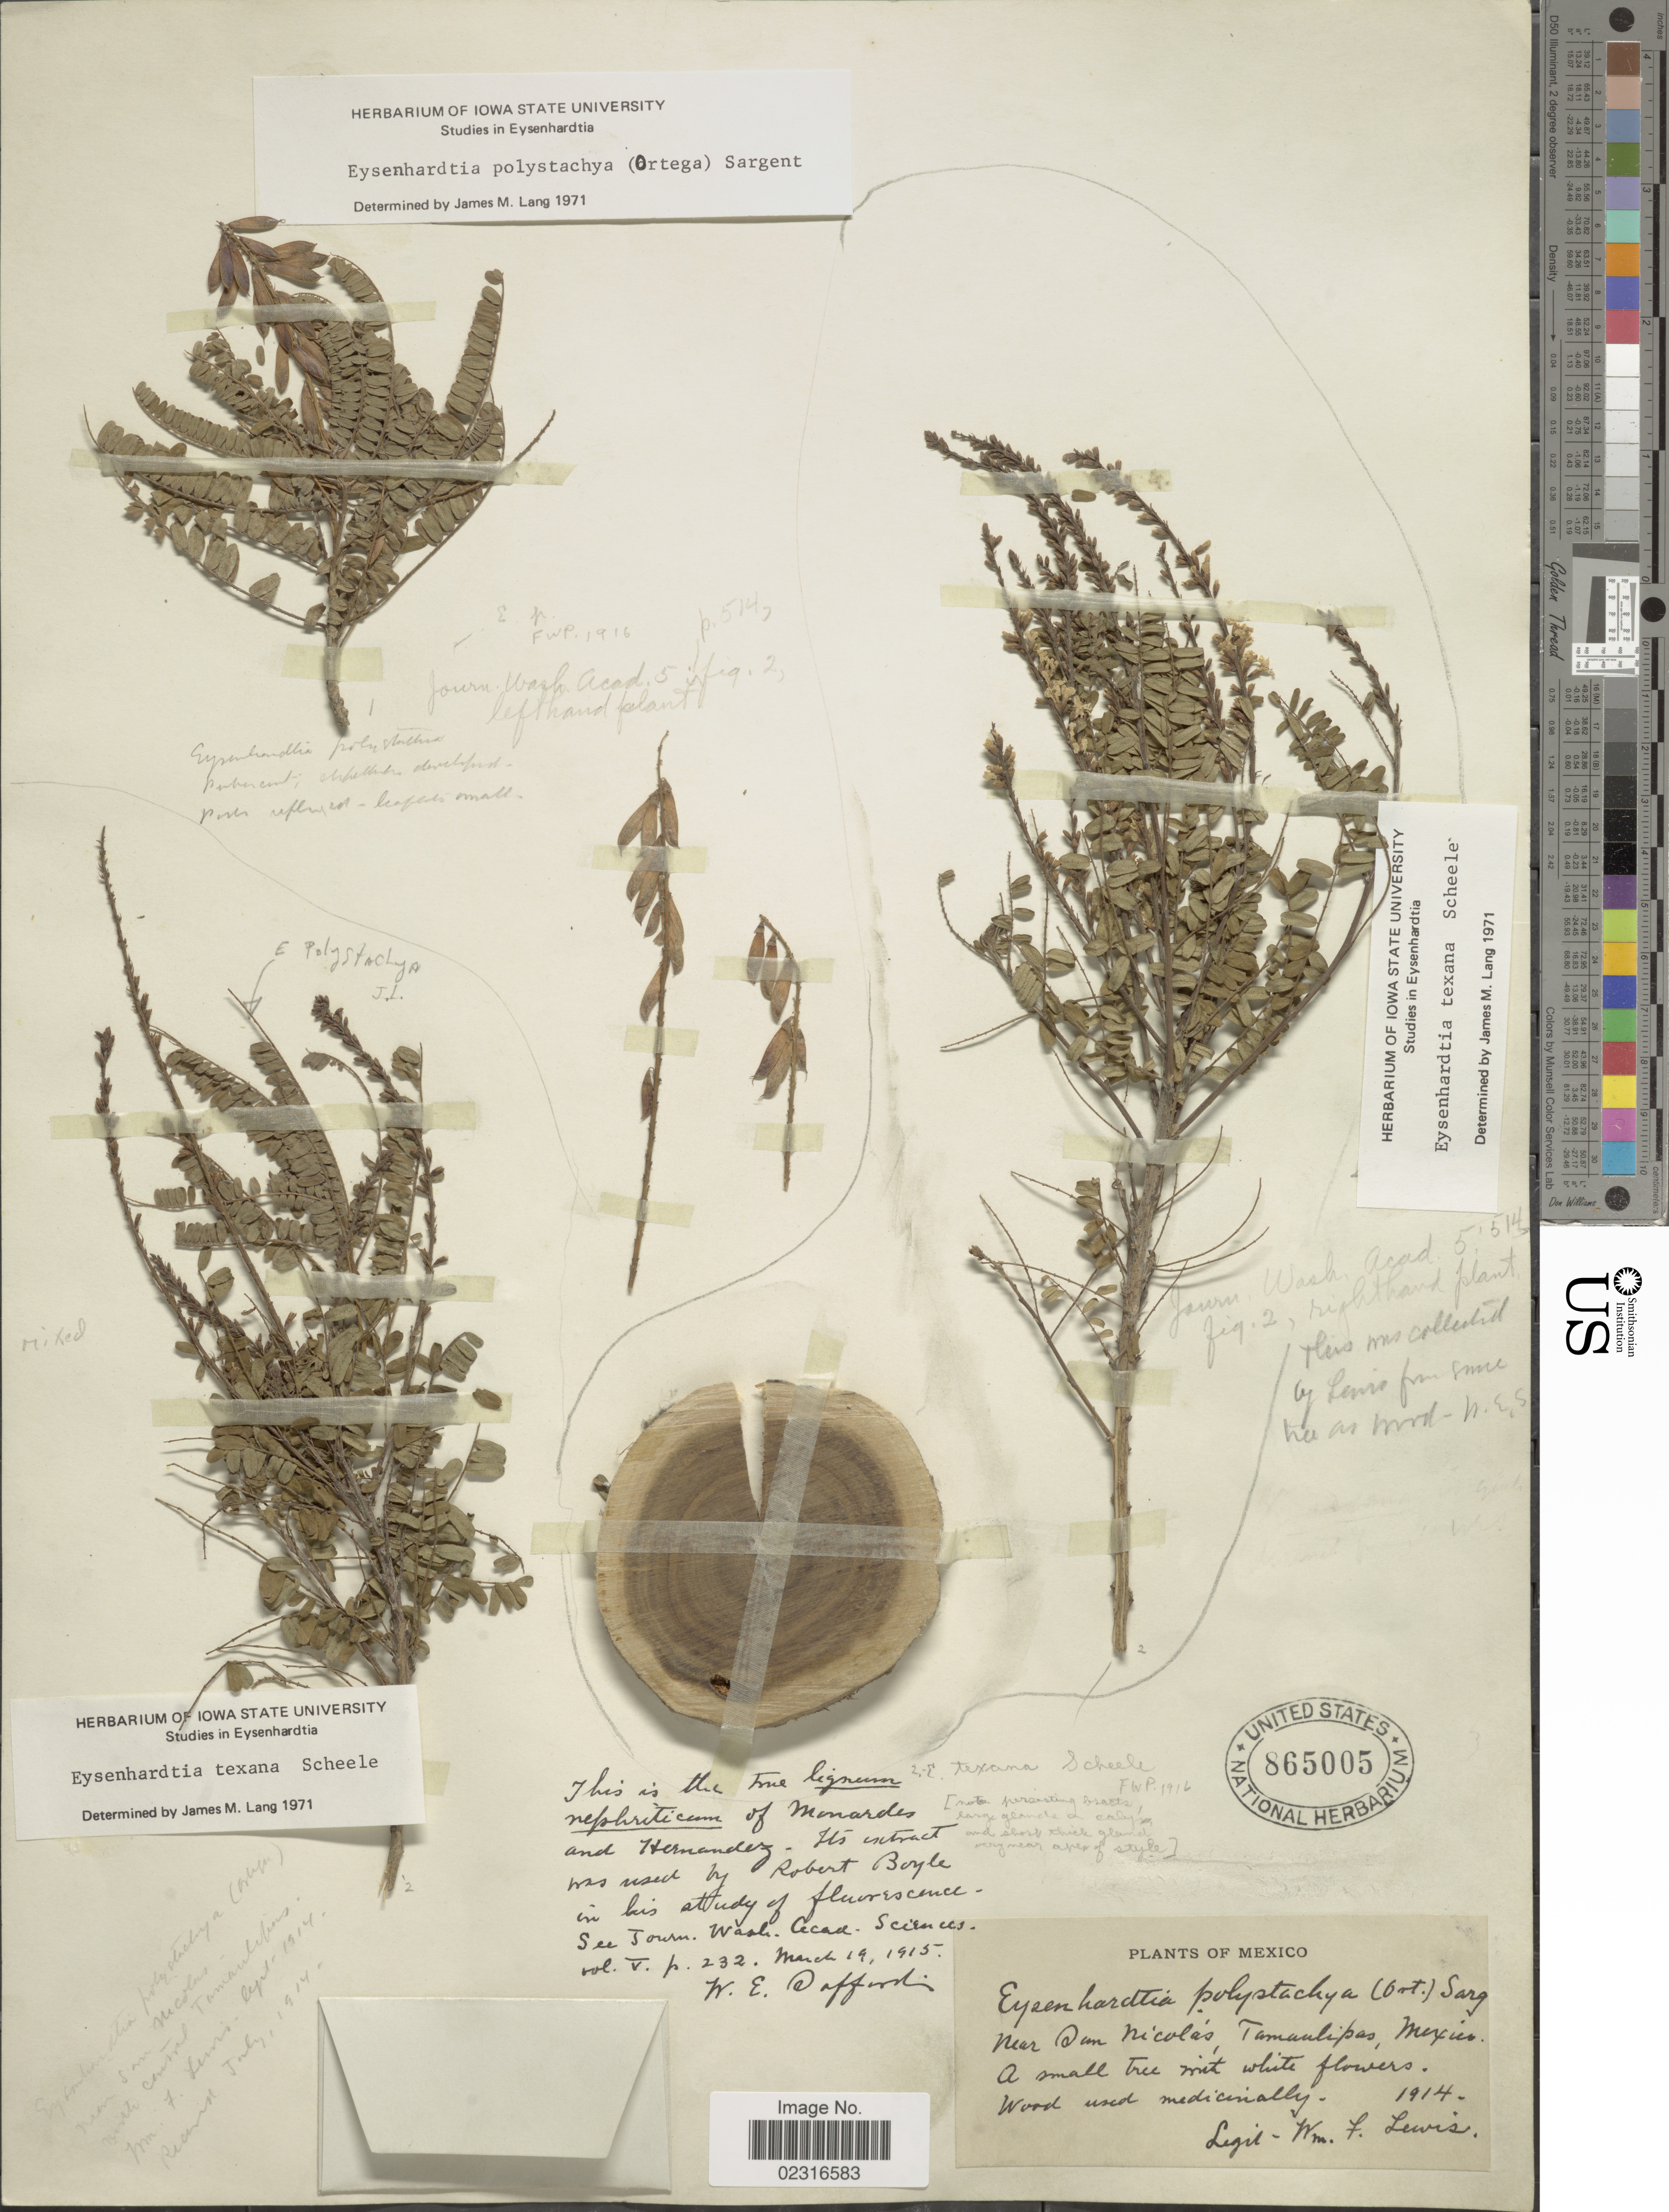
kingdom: Plantae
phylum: Tracheophyta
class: Magnoliopsida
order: Fabales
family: Fabaceae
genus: Eysenhardtia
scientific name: Eysenhardtia texana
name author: Scheele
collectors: W. Lewis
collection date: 1914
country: Mexico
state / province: Tamaulipas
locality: Near San Nicolas.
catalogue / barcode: US 865005